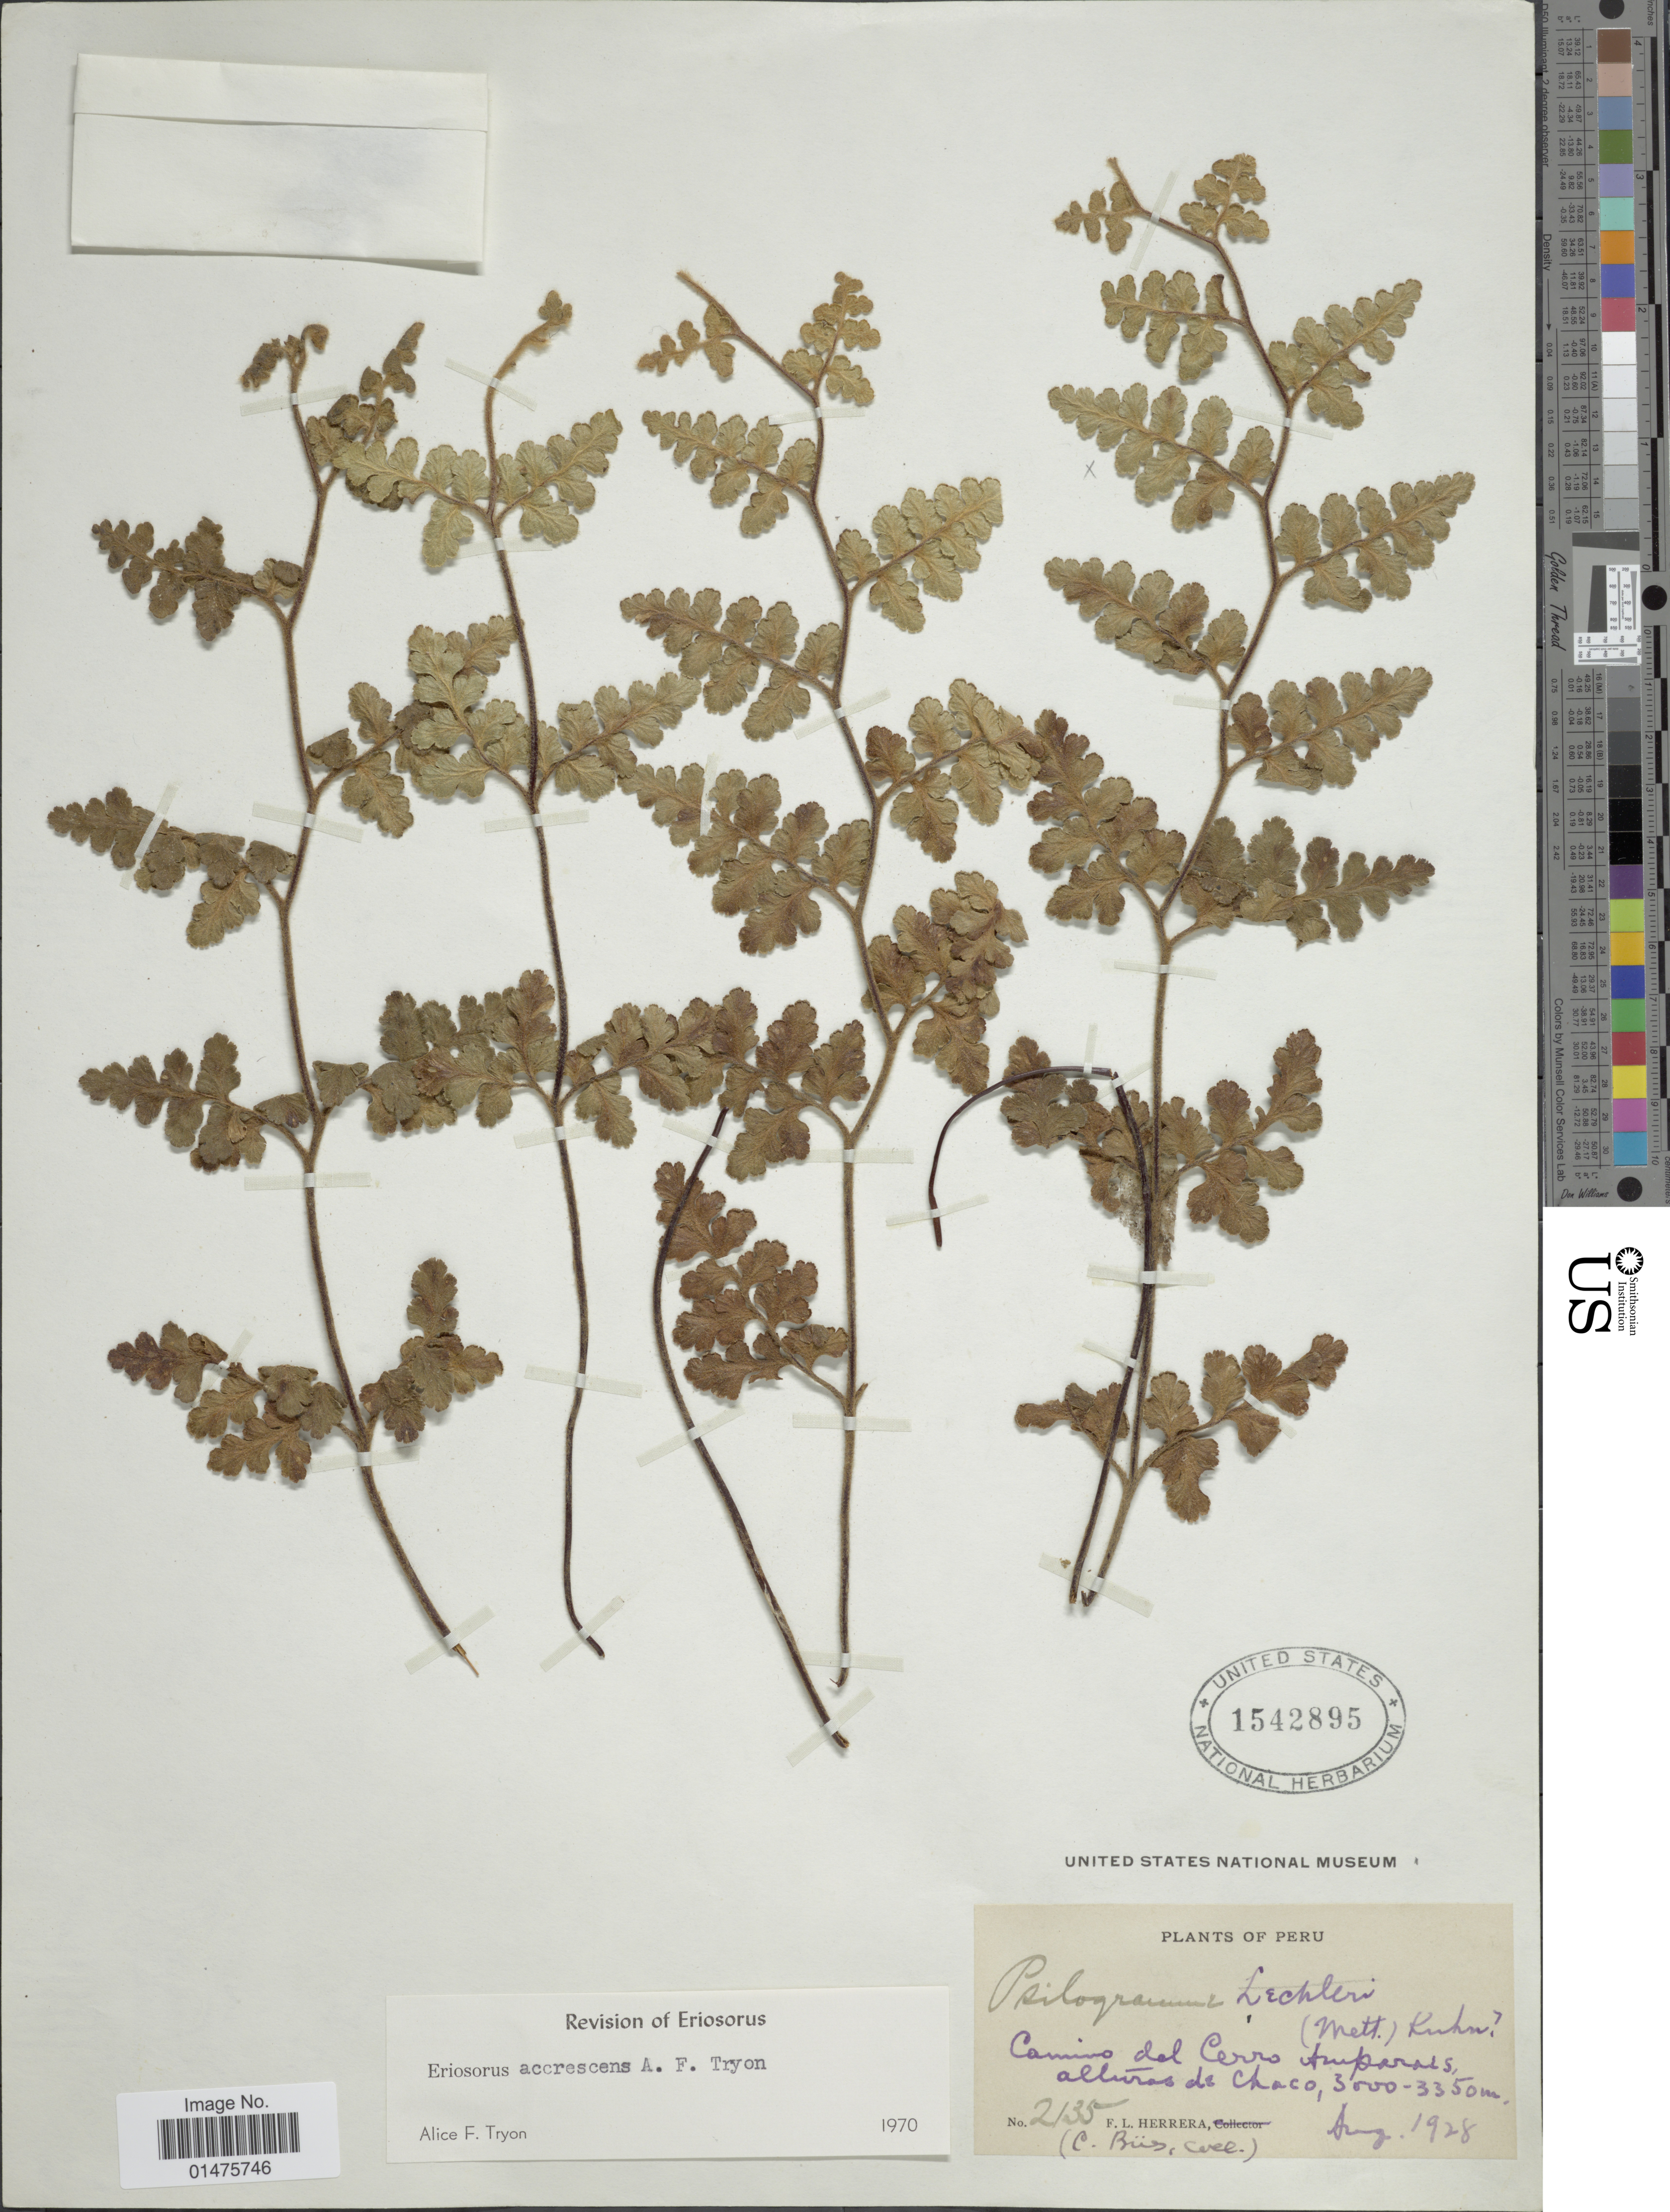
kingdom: Plantae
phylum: Tracheophyta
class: Polypodiopsida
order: Polypodiales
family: Pteridaceae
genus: Jamesonia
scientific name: Jamesonia accrescens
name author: (A.F. Tryon) Christenh.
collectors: C. Bues & F. L. Herrera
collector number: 2135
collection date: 1928-08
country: Peru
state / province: Cusco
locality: Camino del Cerro Amparaes alturas de Chaco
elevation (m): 3000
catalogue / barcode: US 1542895